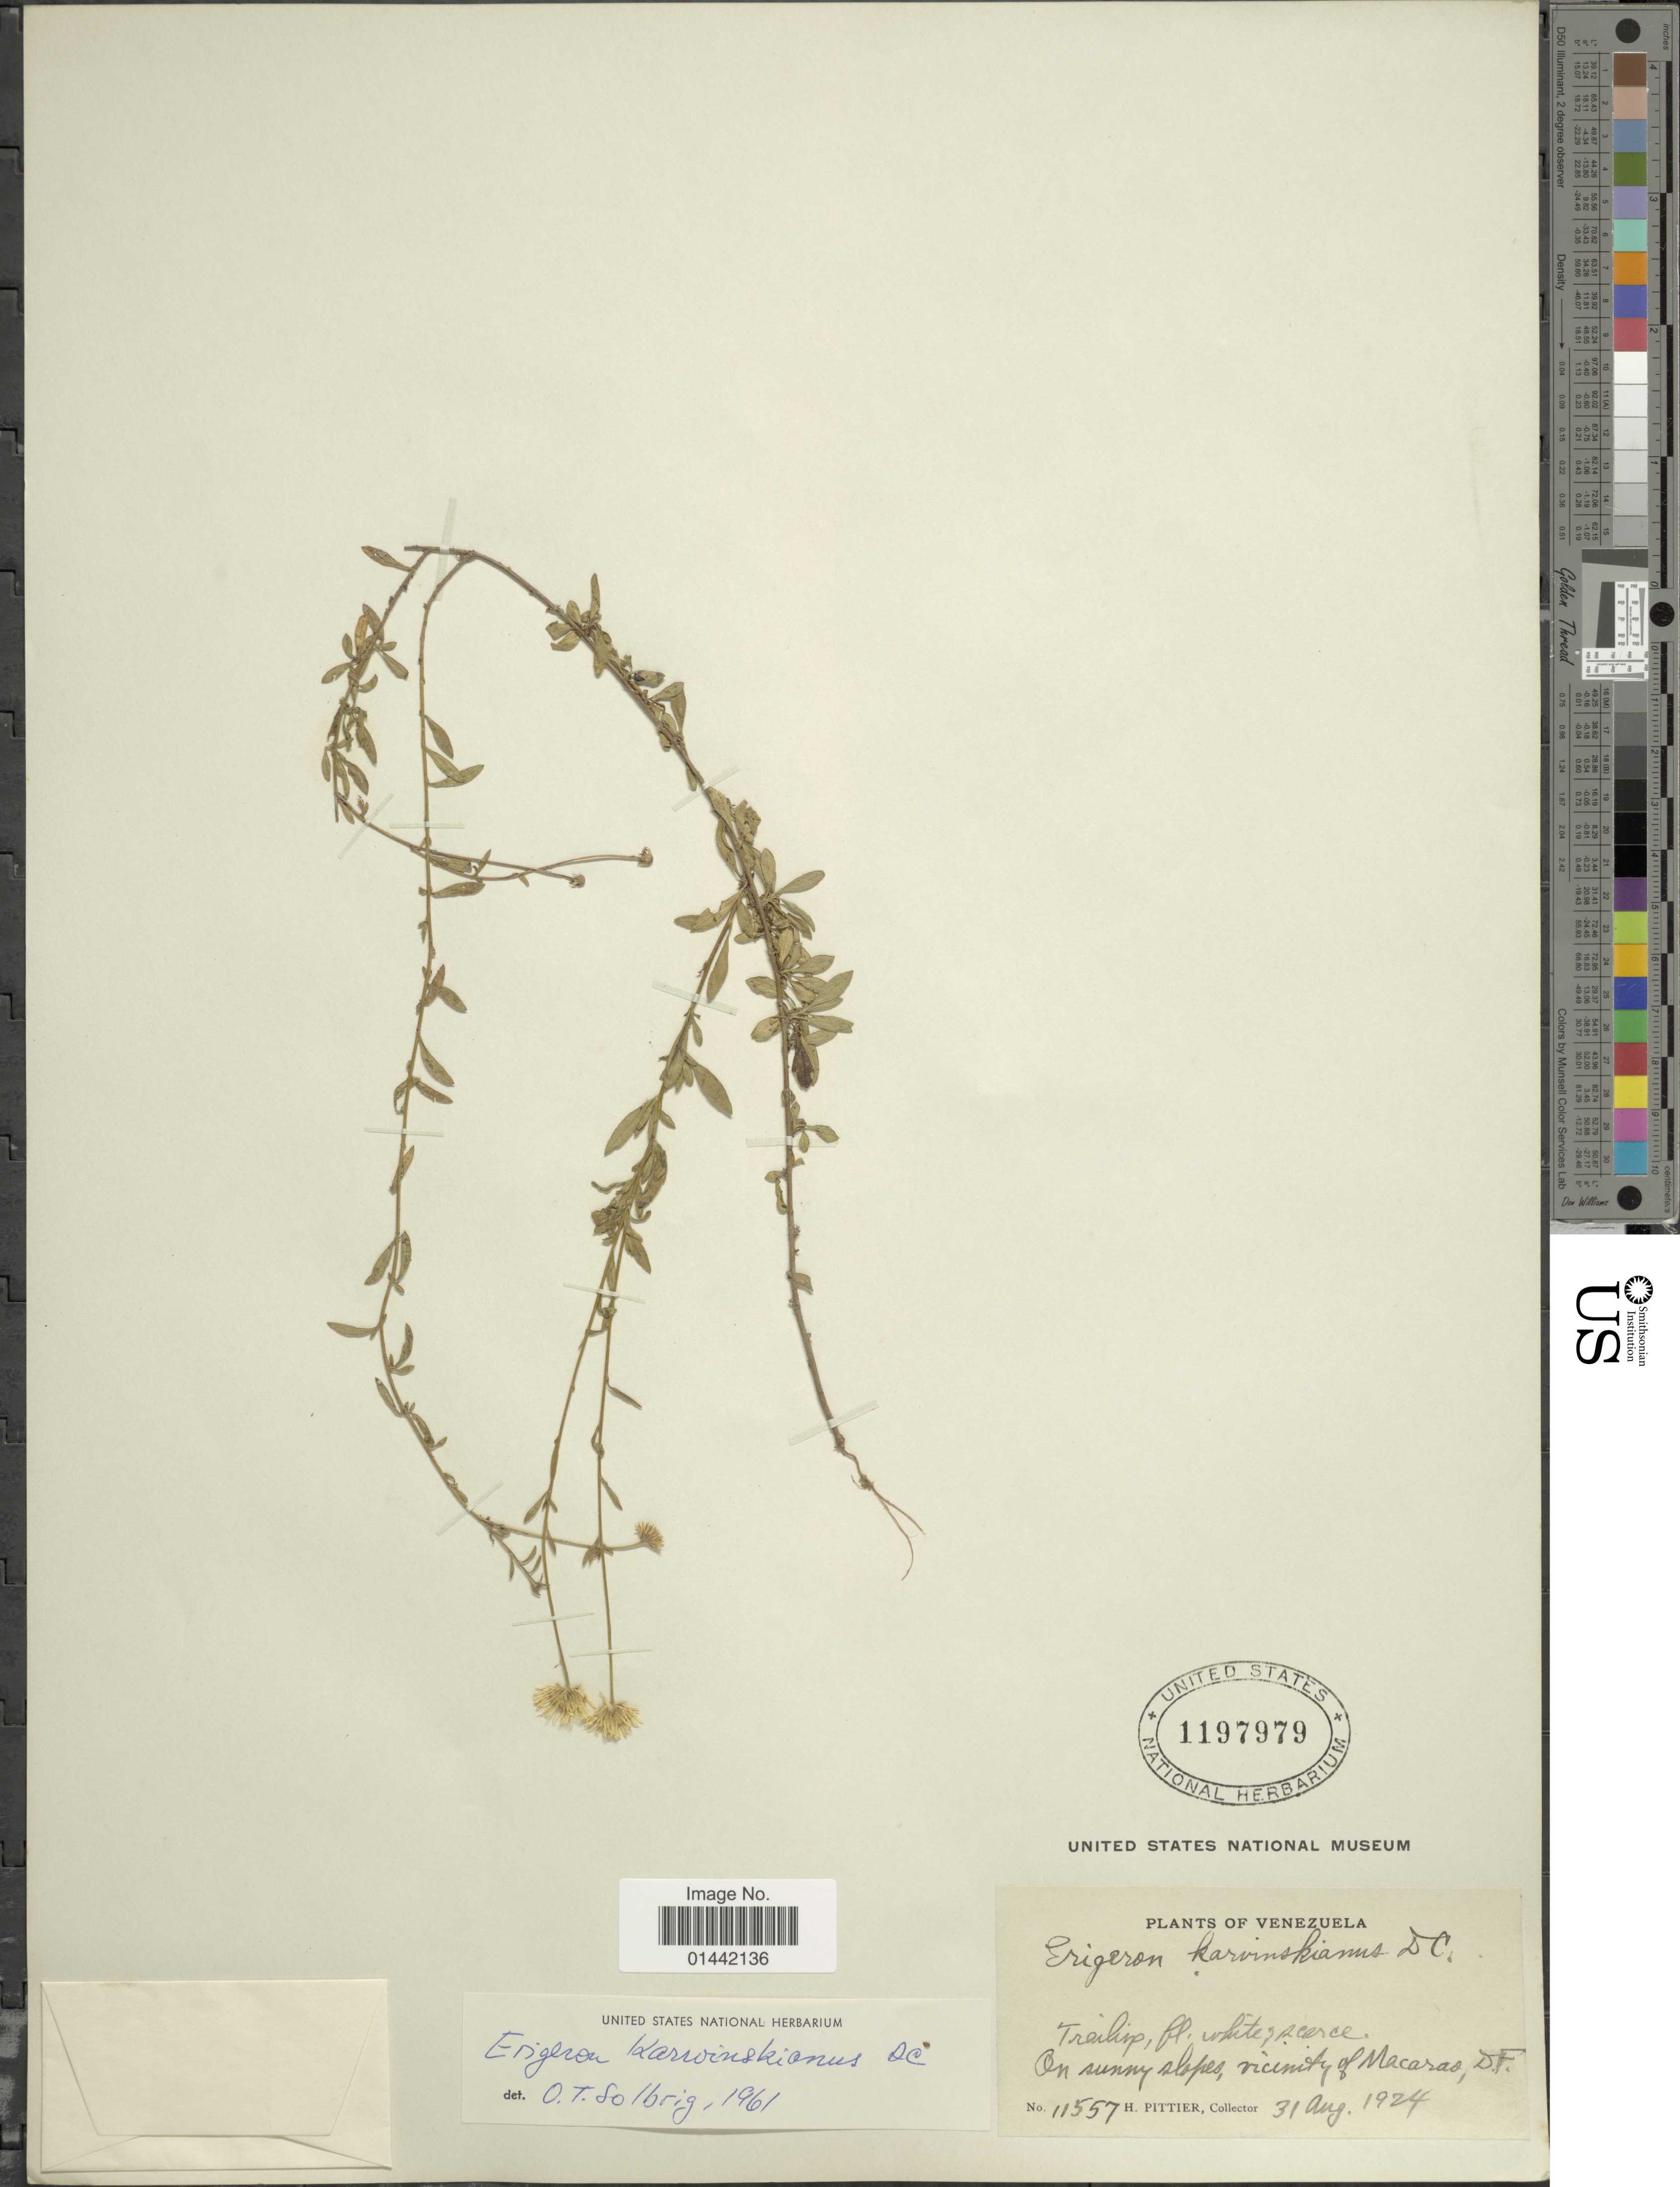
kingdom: Plantae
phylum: Tracheophyta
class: Magnoliopsida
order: Asterales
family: Asteraceae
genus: Erigeron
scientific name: Erigeron karvinskianus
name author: DC.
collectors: H. F. Pittier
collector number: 11557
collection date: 1924-08-31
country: Venezuela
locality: On sunny slopes, vicinity of Macarao, D.F.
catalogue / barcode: US 1197979